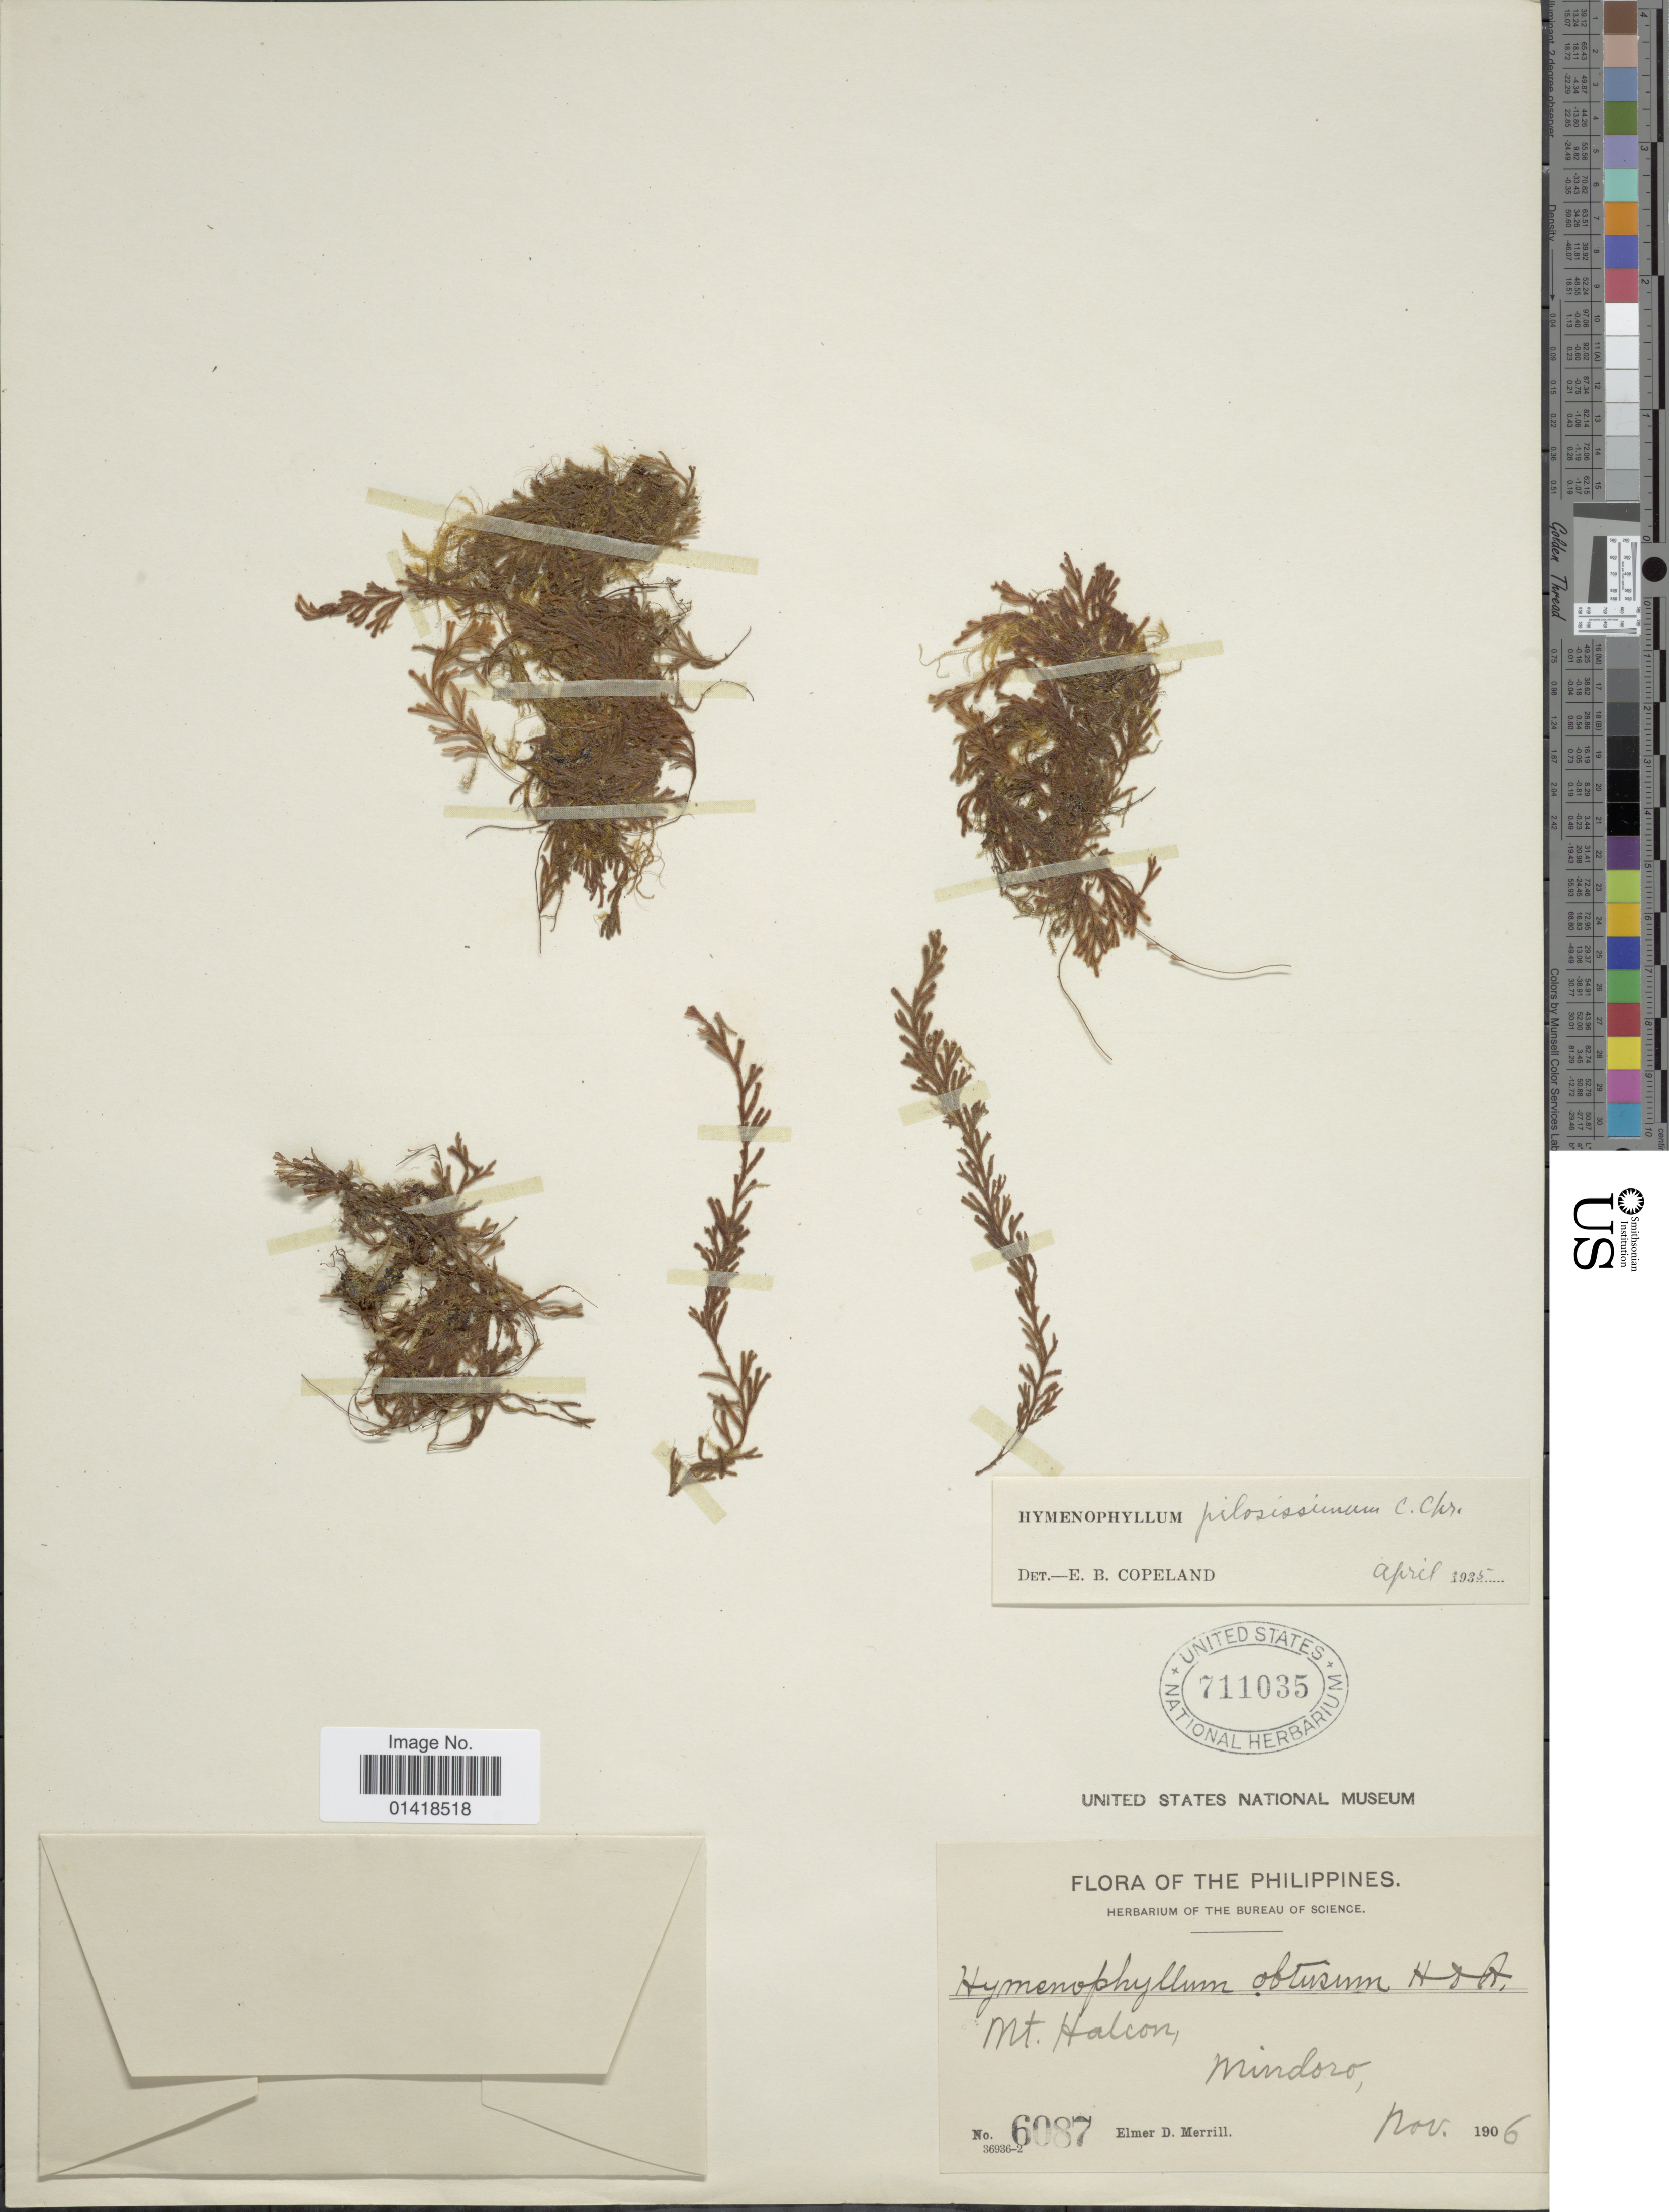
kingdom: Plantae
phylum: Tracheophyta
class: Polypodiopsida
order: Hymenophyllales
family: Hymenophyllaceae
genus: Hymenophyllum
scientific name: Hymenophyllum pilosissimum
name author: C. Chr.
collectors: E. D. Merrill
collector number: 6087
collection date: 1906-11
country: Philippines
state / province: Mimaropa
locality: The Philippines. Mt. Halcon. Mindoro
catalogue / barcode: US 711035